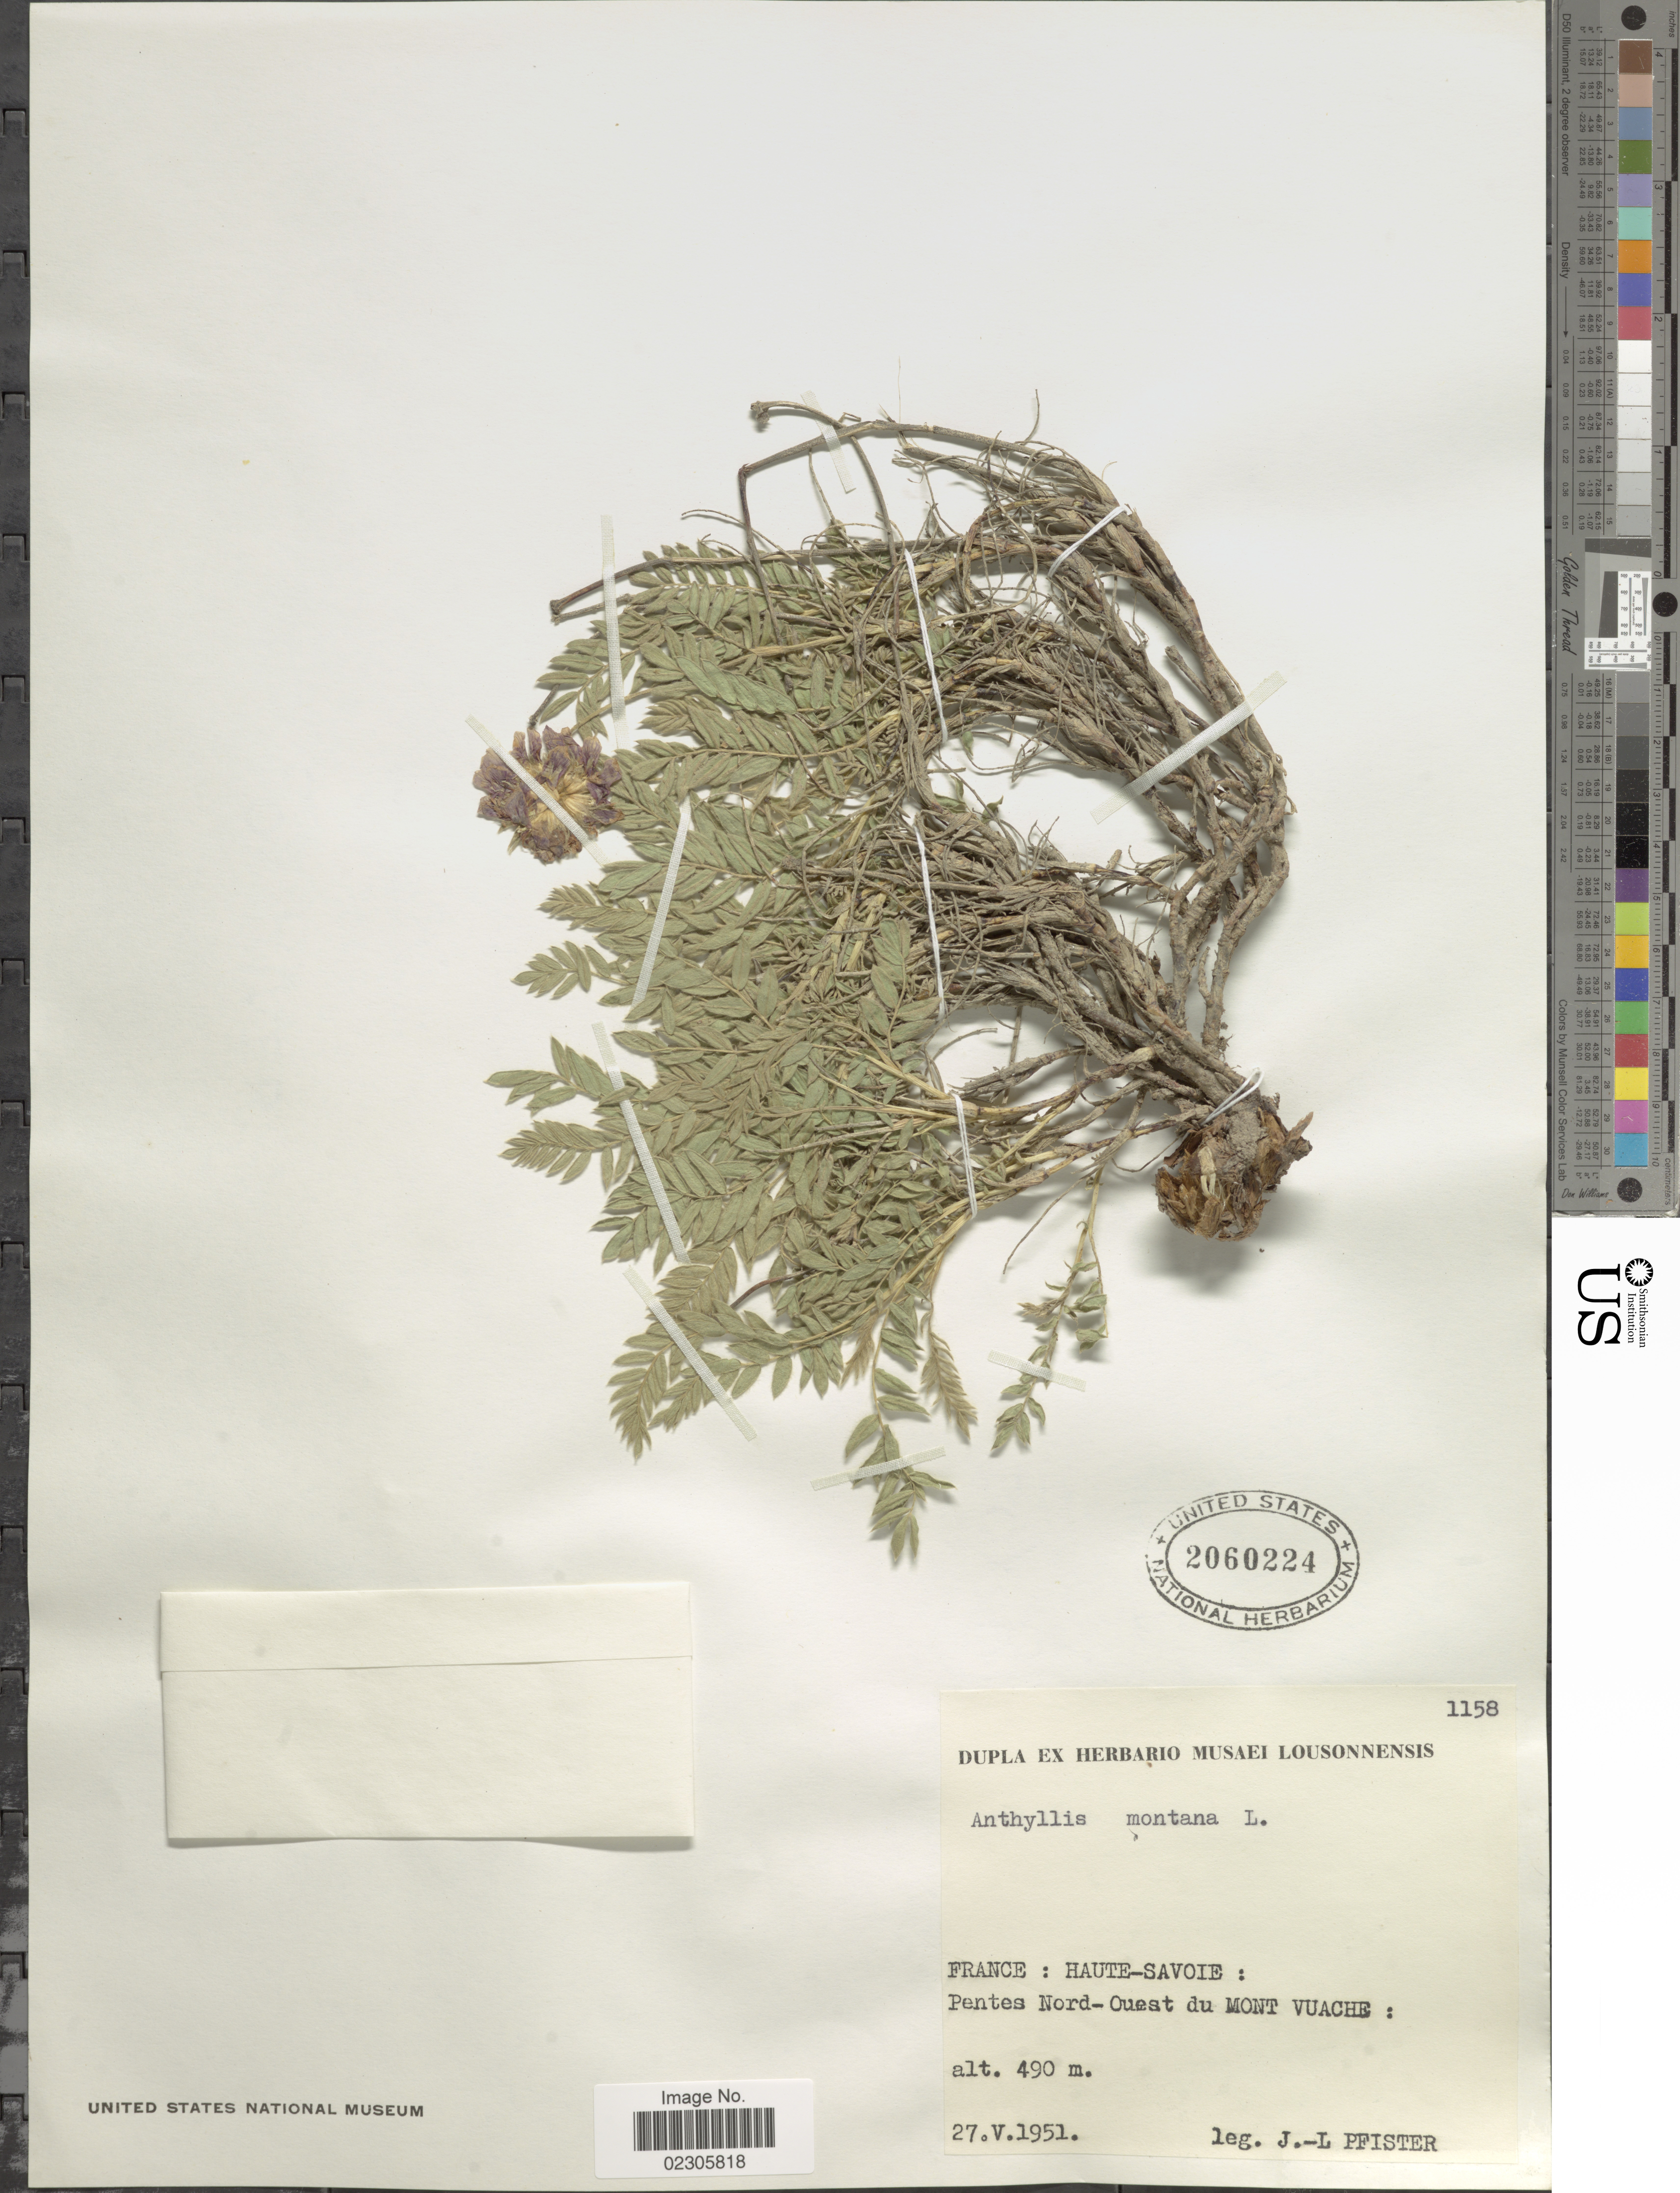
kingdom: Plantae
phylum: Tracheophyta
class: Magnoliopsida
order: Fabales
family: Fabaceae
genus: Anthyllis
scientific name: Anthyllis montana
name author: L.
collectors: J. Pfister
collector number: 1158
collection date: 1951-05-27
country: France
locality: Haute-Savoie, Pentes Nord-Quest du Mont Vuache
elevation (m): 490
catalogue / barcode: US 2060224